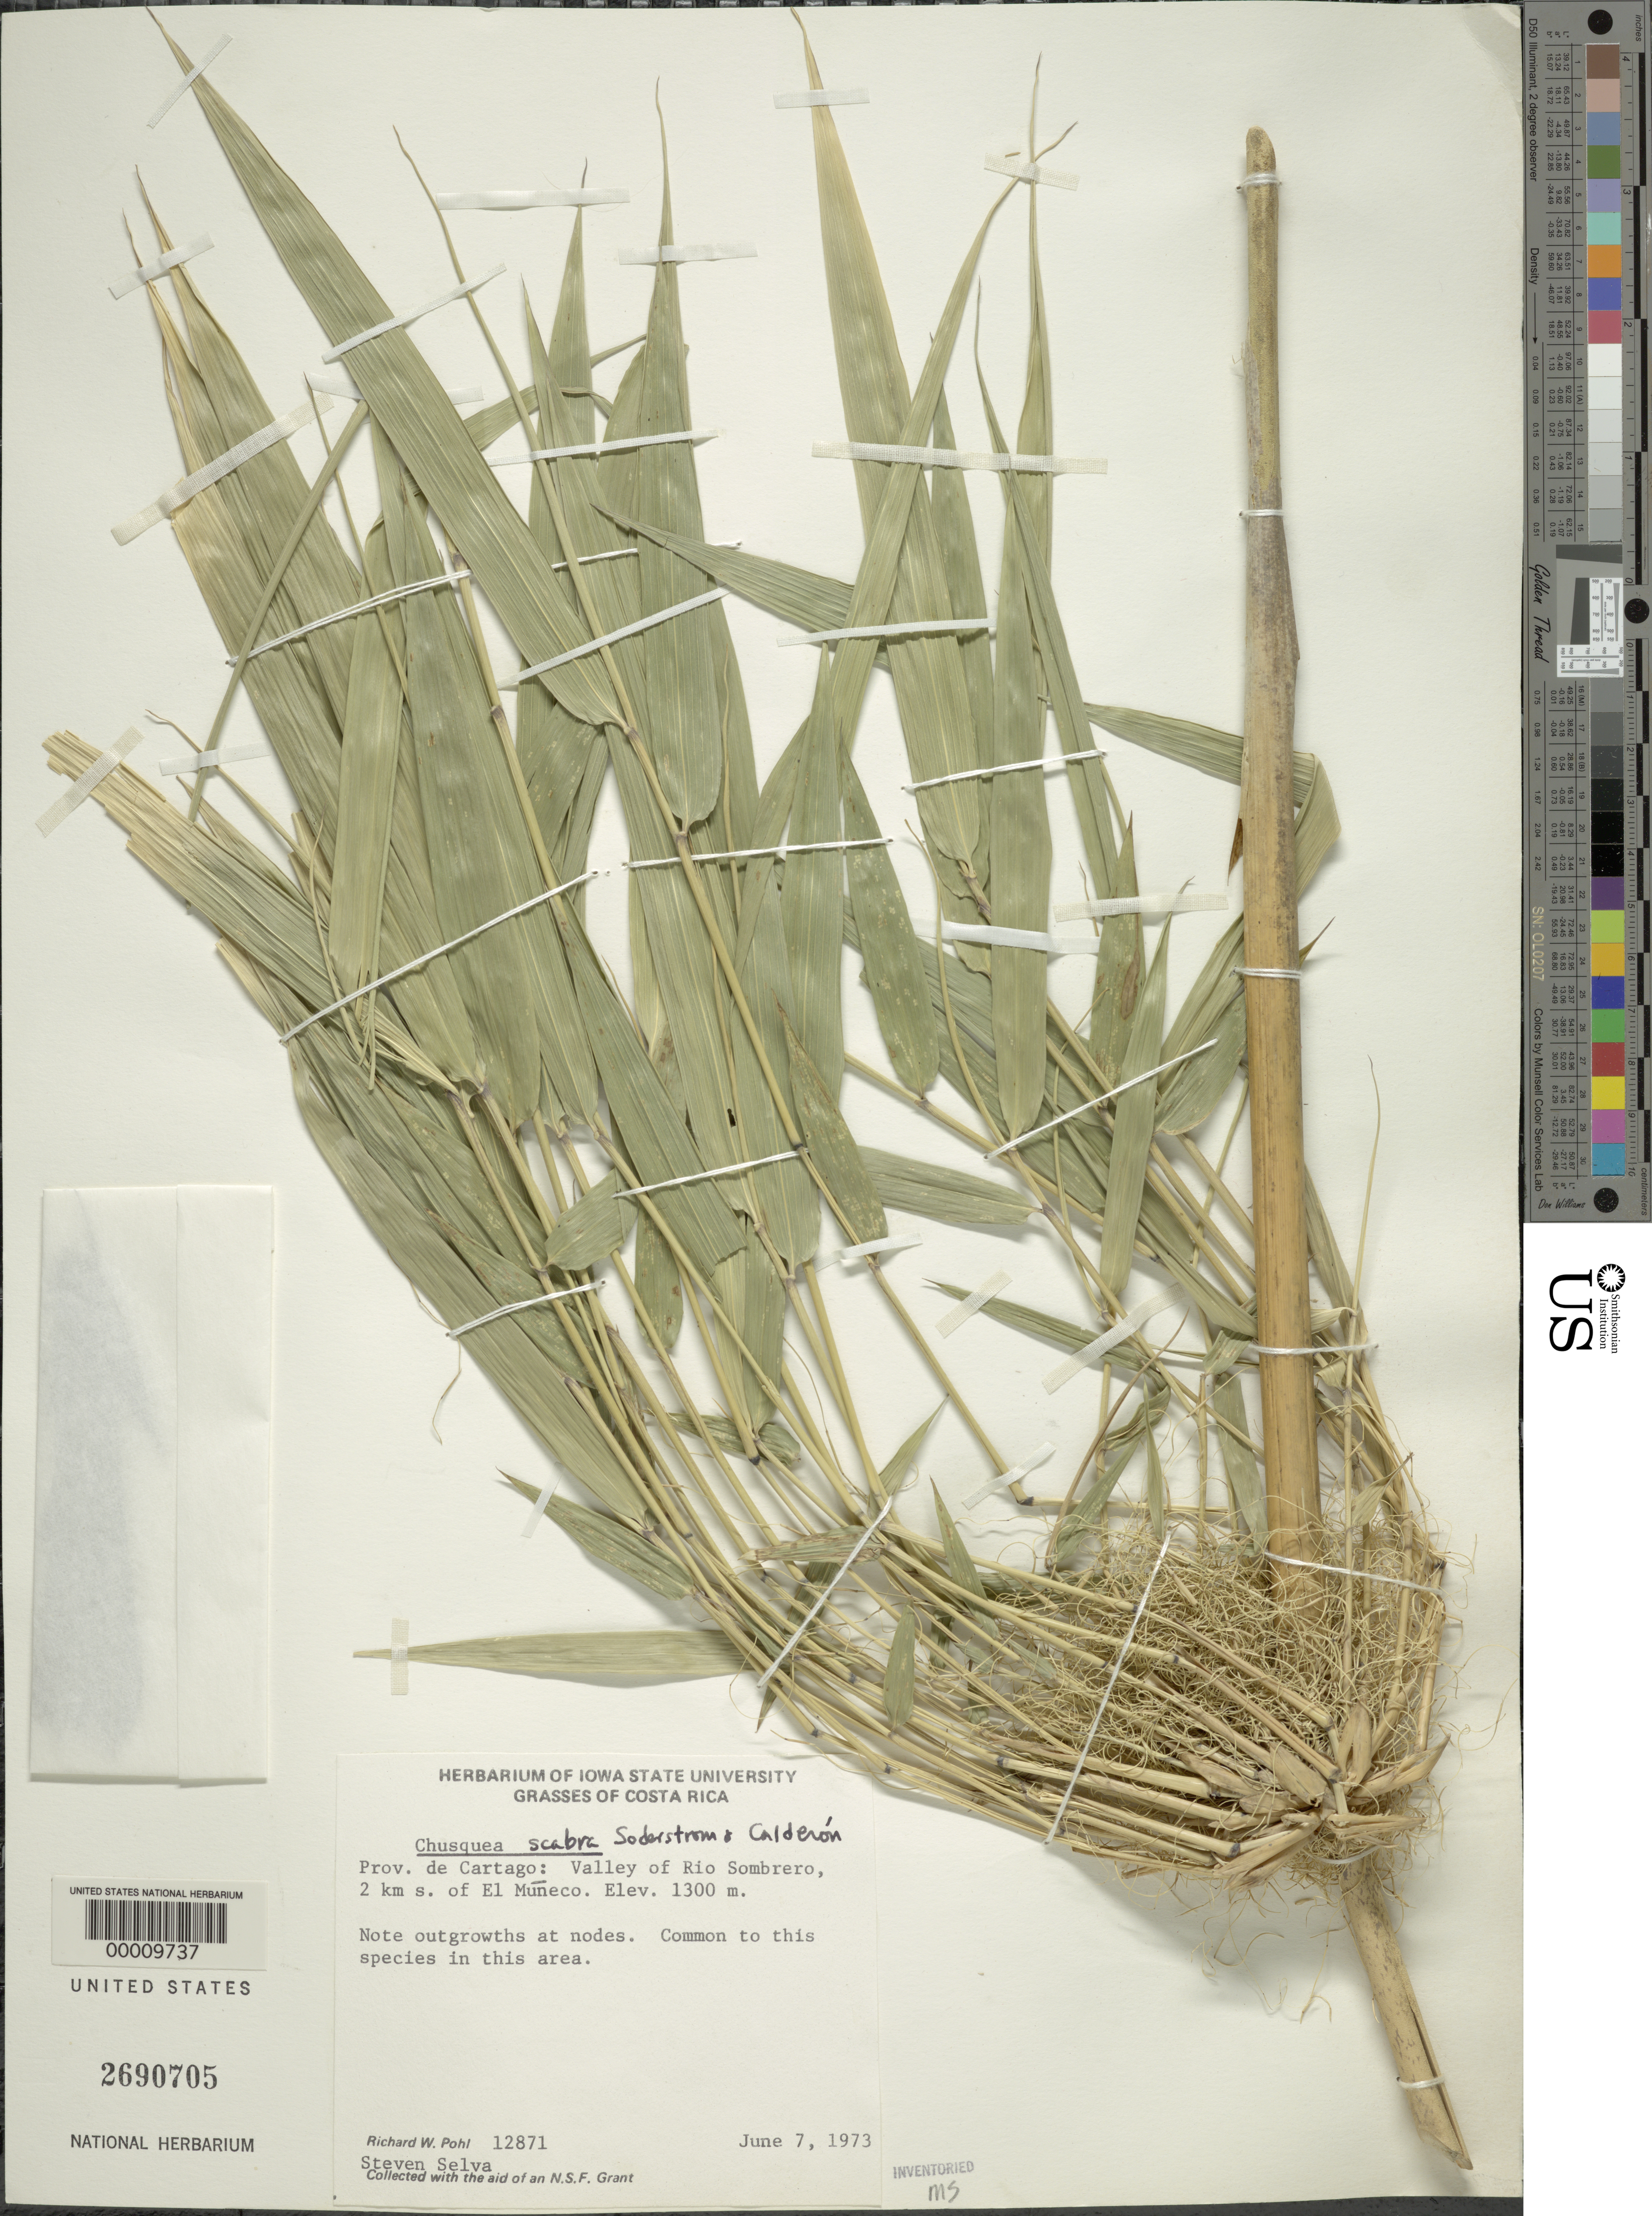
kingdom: Plantae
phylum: Tracheophyta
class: Liliopsida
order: Poales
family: Poaceae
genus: Chusquea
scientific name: Chusquea scabra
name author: Soderstr. & C. E. Calderón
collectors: R. W. Pohl & S. Selva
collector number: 12871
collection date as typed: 07 Jun 1973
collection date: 1973-06-07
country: Costa Rica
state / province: Cartago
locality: Rio Sombrero, El Muneco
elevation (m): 1300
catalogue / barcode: US 2690705